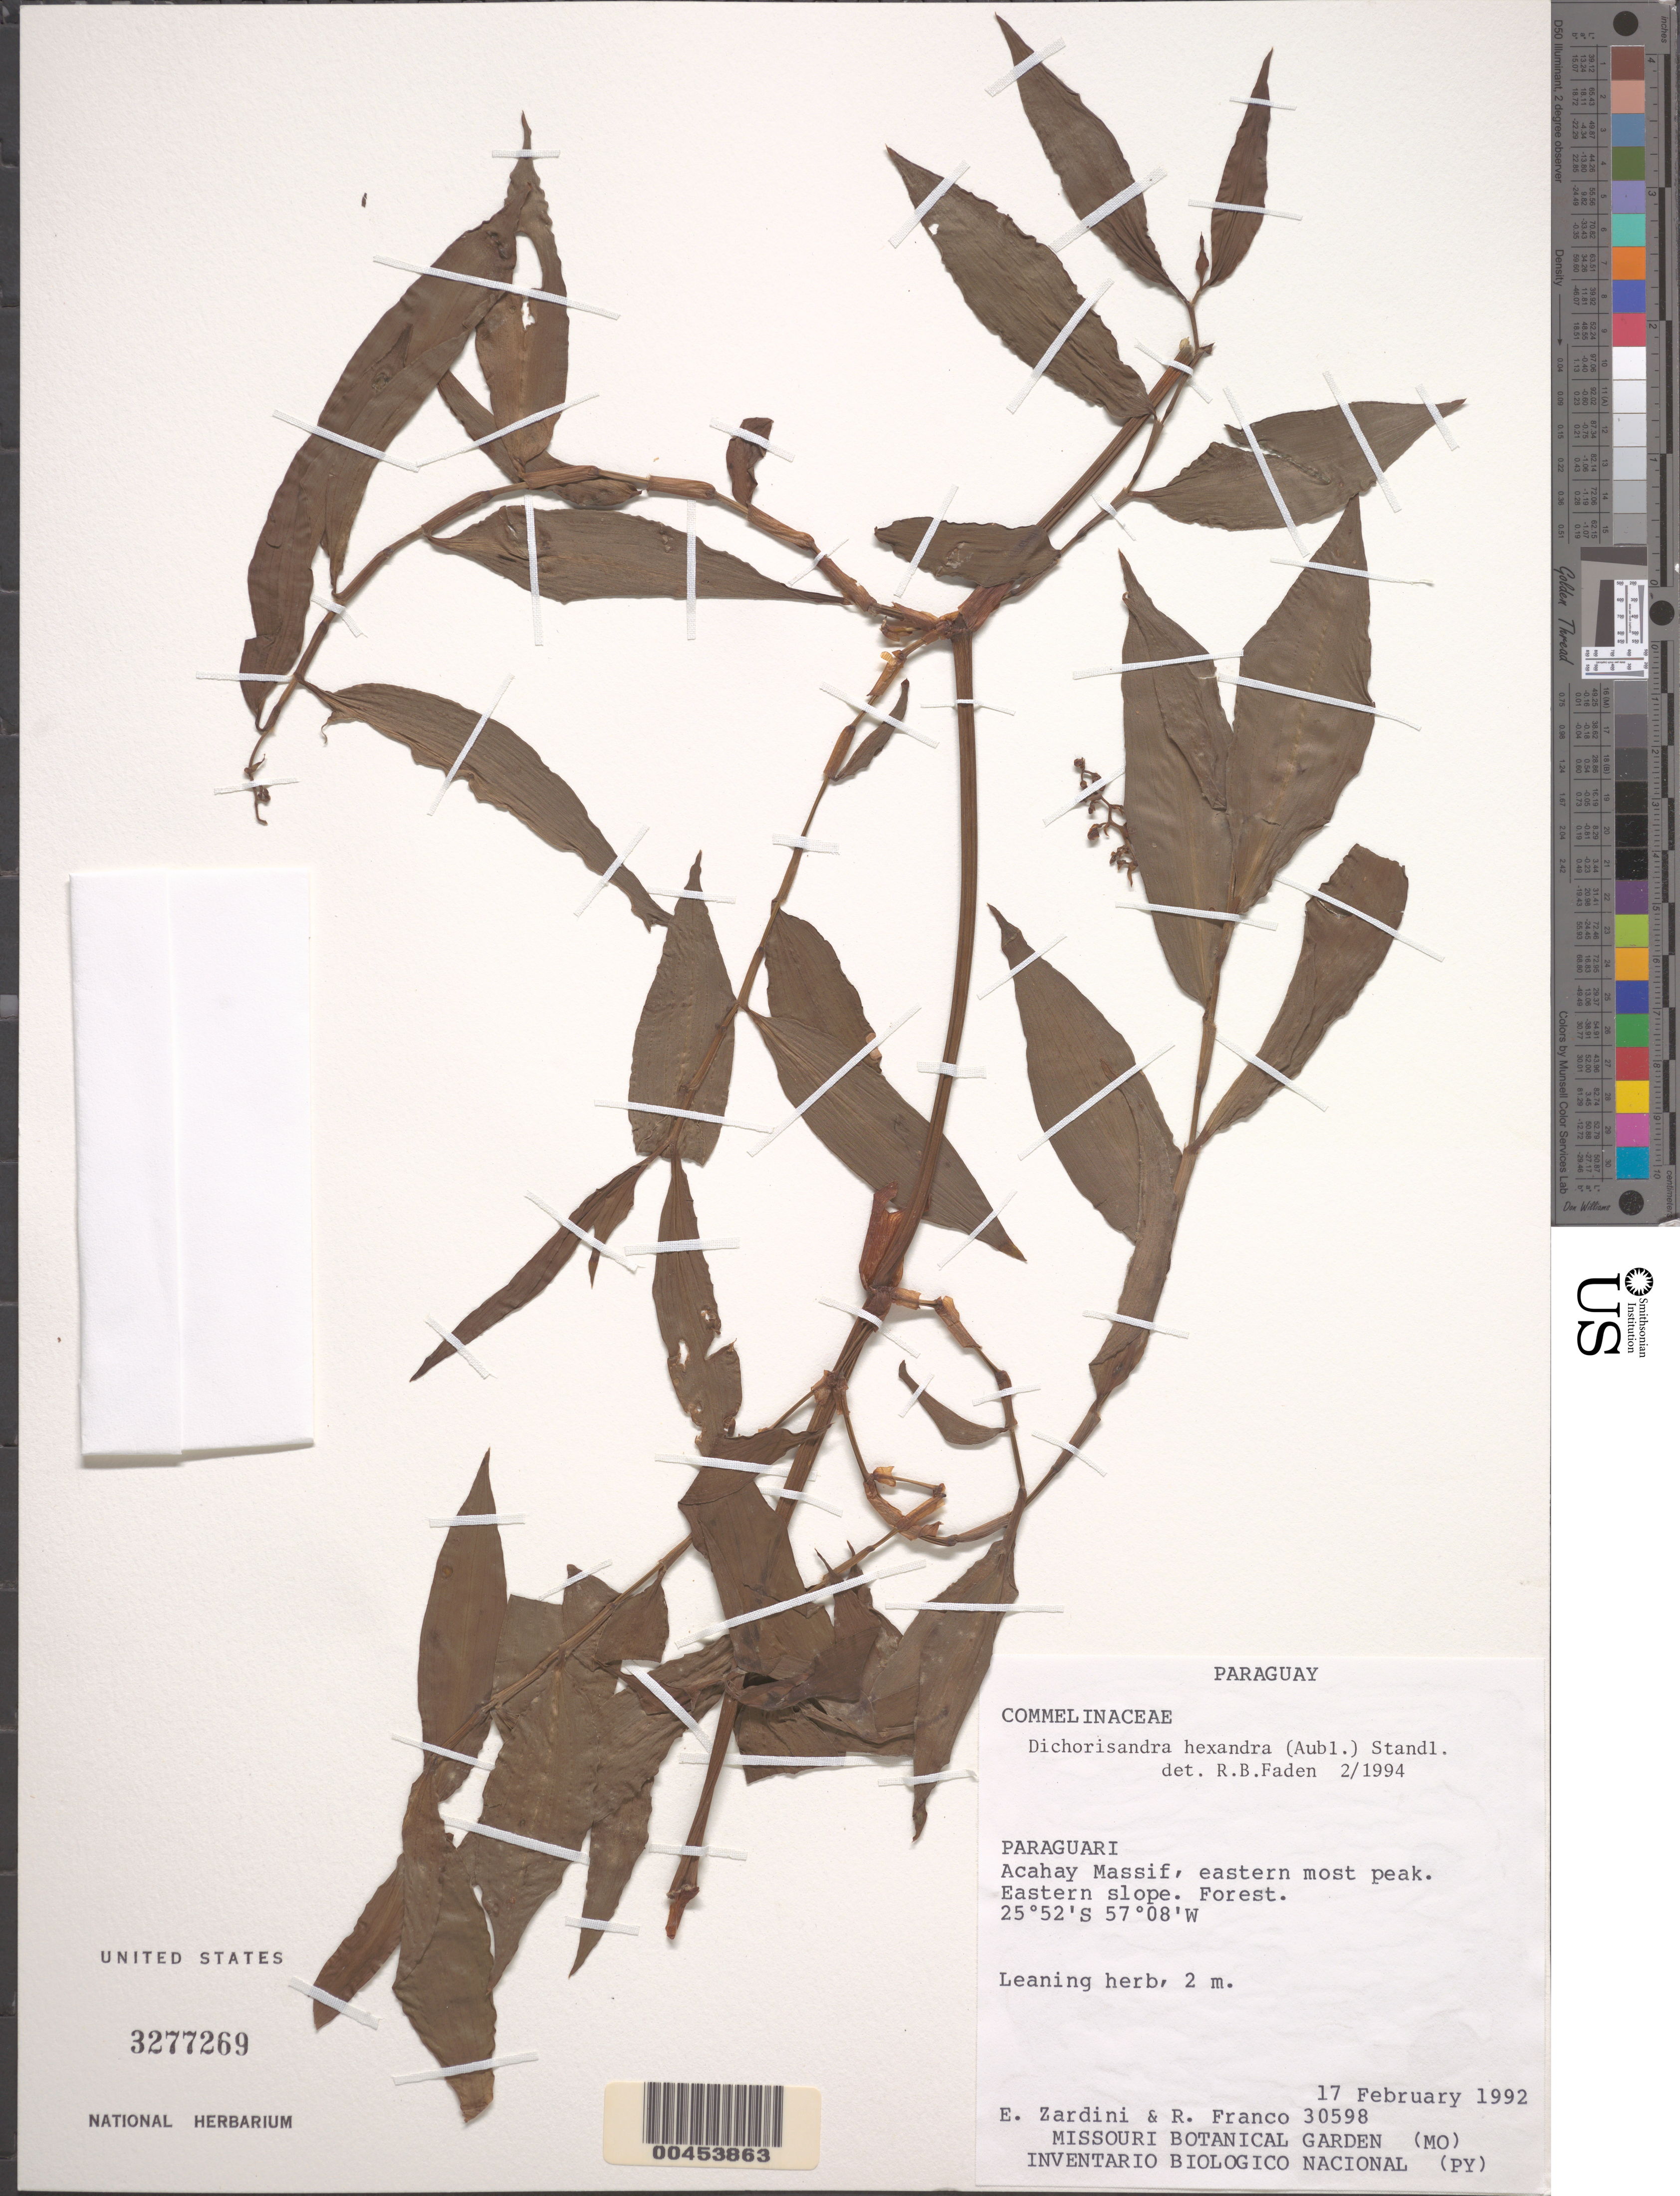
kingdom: Plantae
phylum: Tracheophyta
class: Liliopsida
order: Commelinales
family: Commelinaceae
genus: Dichorisandra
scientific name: Dichorisandra hexandra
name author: (Aubl.) Standl.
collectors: E. M. Zardini & R. Franco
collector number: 30598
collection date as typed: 17 Feb 1992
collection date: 1992-02-17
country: Paraguay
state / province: Paraguarí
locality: Acahay massif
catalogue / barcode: US 3277269